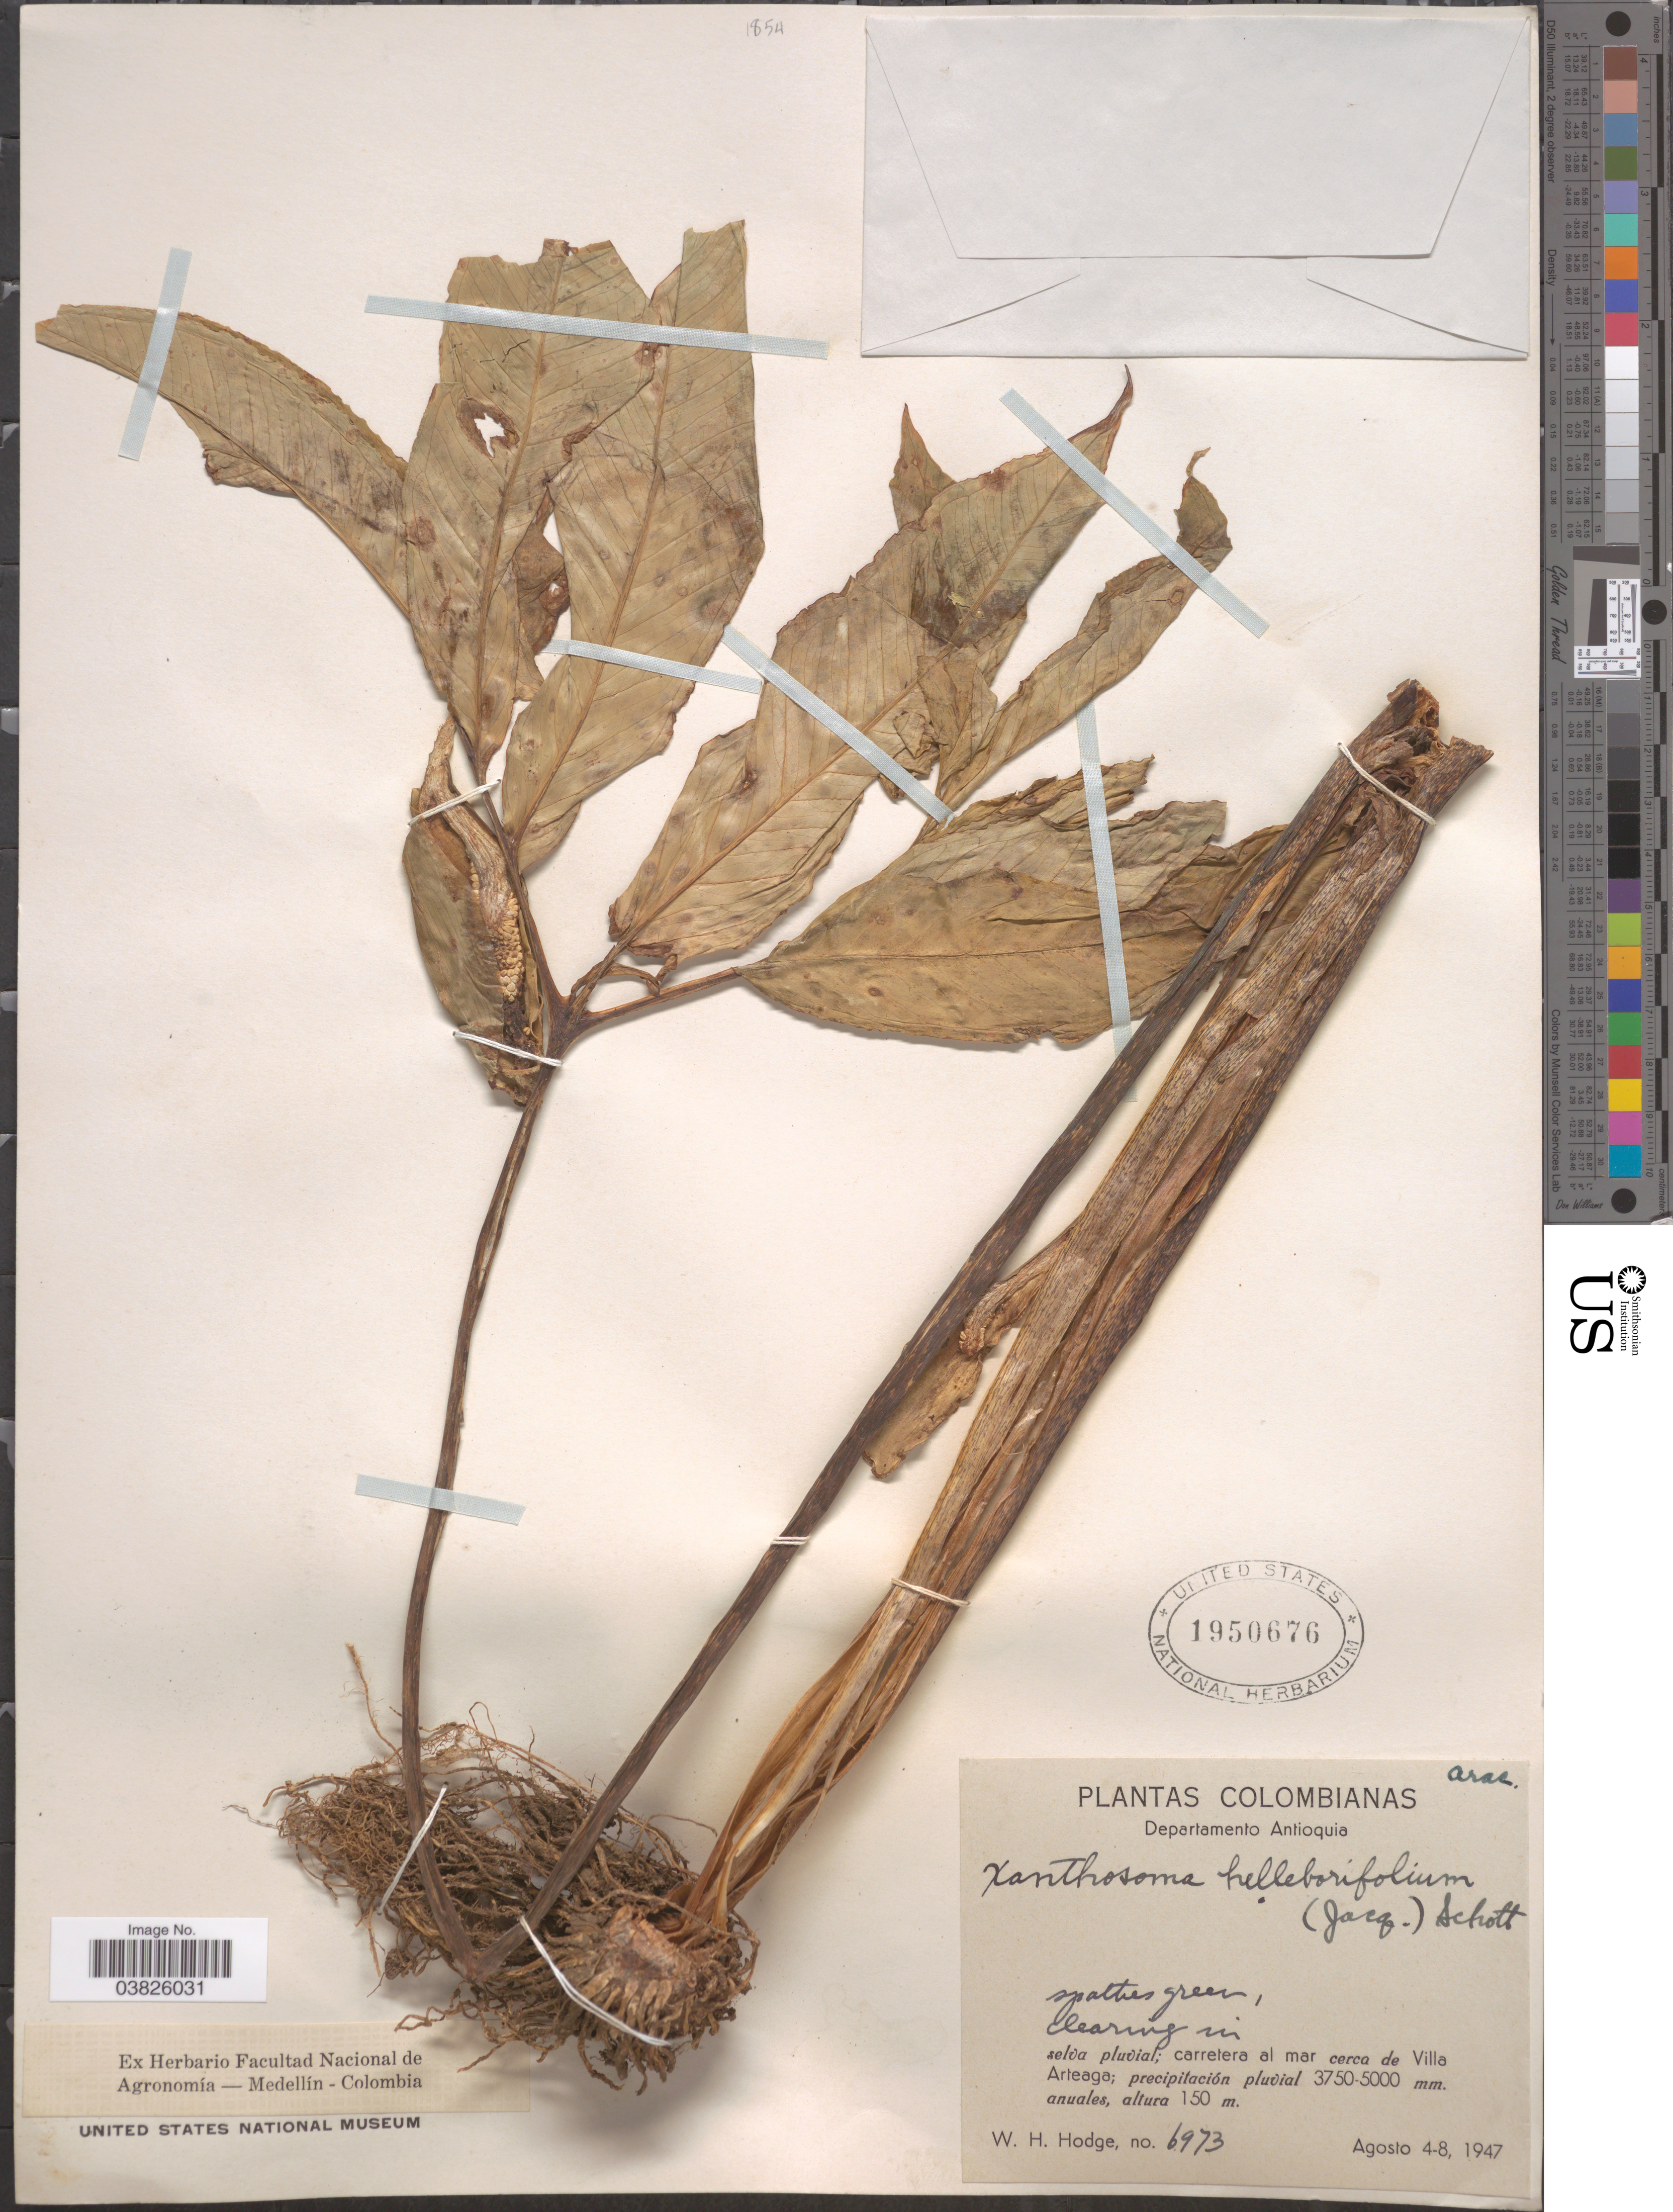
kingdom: Plantae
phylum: Tracheophyta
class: Liliopsida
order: Alismatales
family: Araceae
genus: Xanthosoma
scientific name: Xanthosoma helleborifolium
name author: (Jacq.) Schott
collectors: W. Hodge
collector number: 6973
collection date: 1947-08-04/1947-08-08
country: Colombia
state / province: Antioquia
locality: Departamento Antioquia. Carretera al mar cerca de Villa Arteaga.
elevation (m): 150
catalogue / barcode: US 1950676